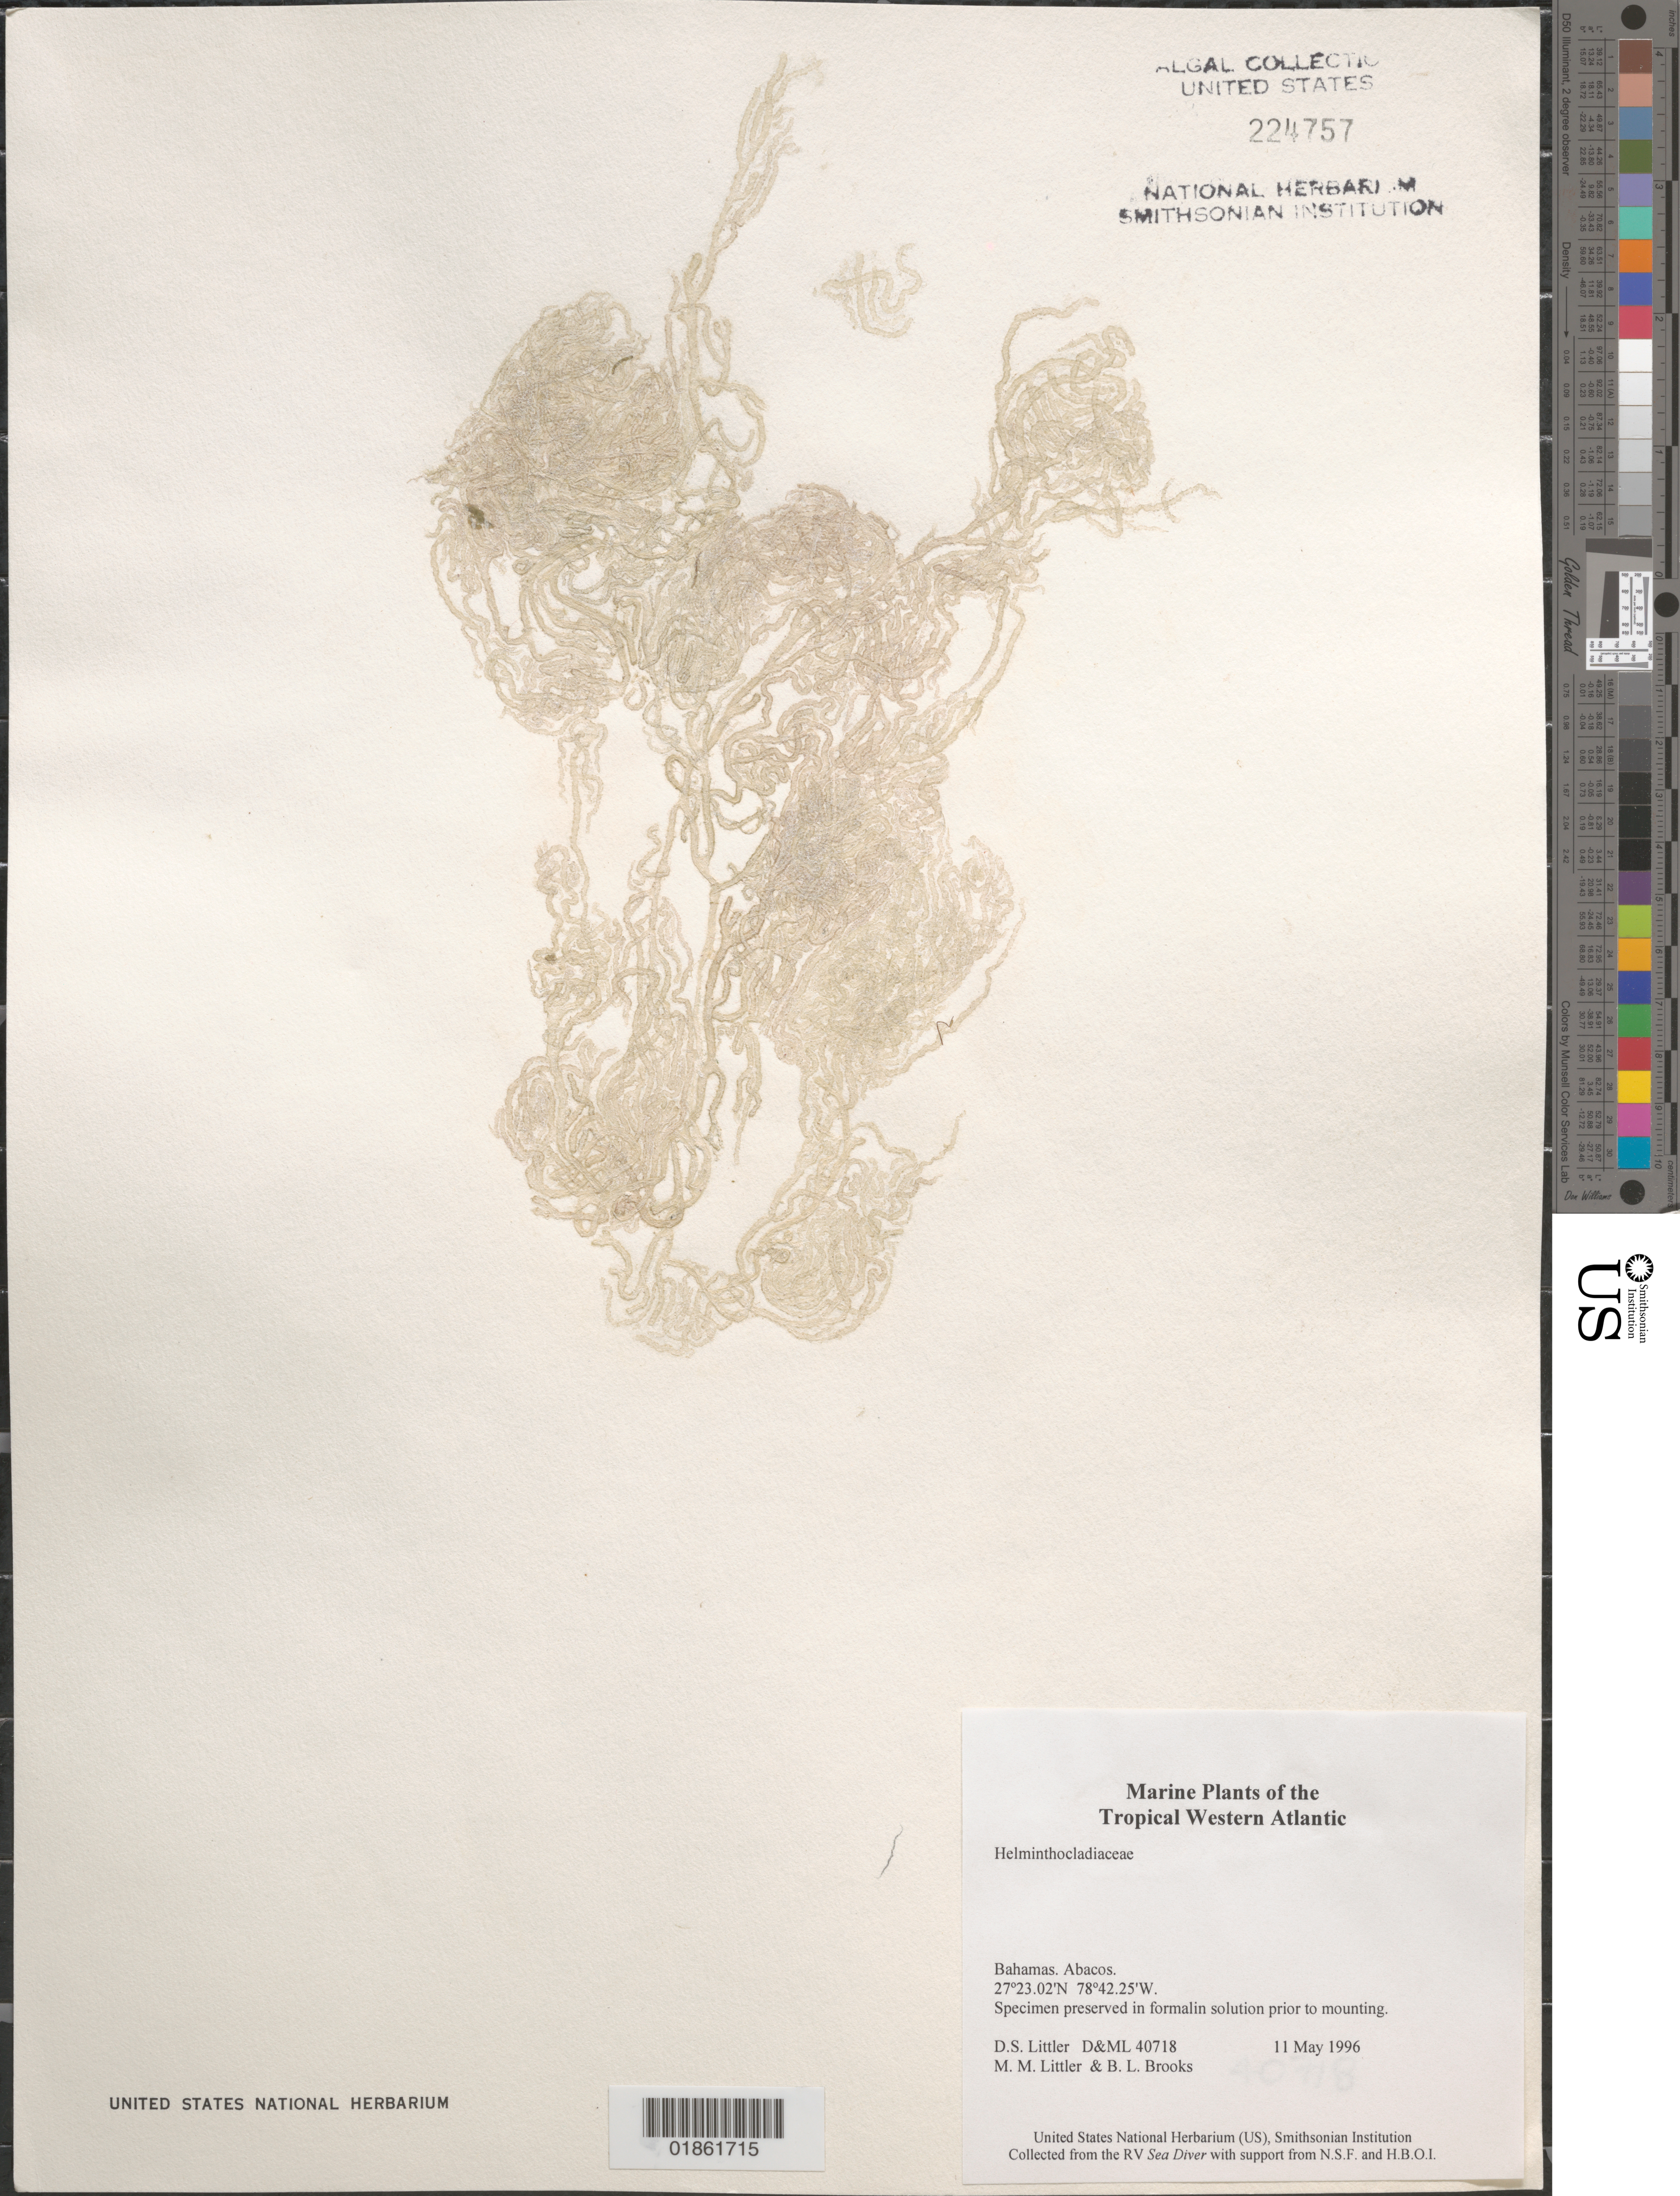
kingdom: Plantae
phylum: Rhodophyta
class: Florideophyceae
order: Nemaliales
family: Liagoraceae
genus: Liagora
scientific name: Liagora sp.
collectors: D. S. Littler & M. M. Littler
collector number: D&ML 40718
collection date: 1996-05-11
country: Bahamas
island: Abaco Is.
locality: Abacos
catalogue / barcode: US 224757